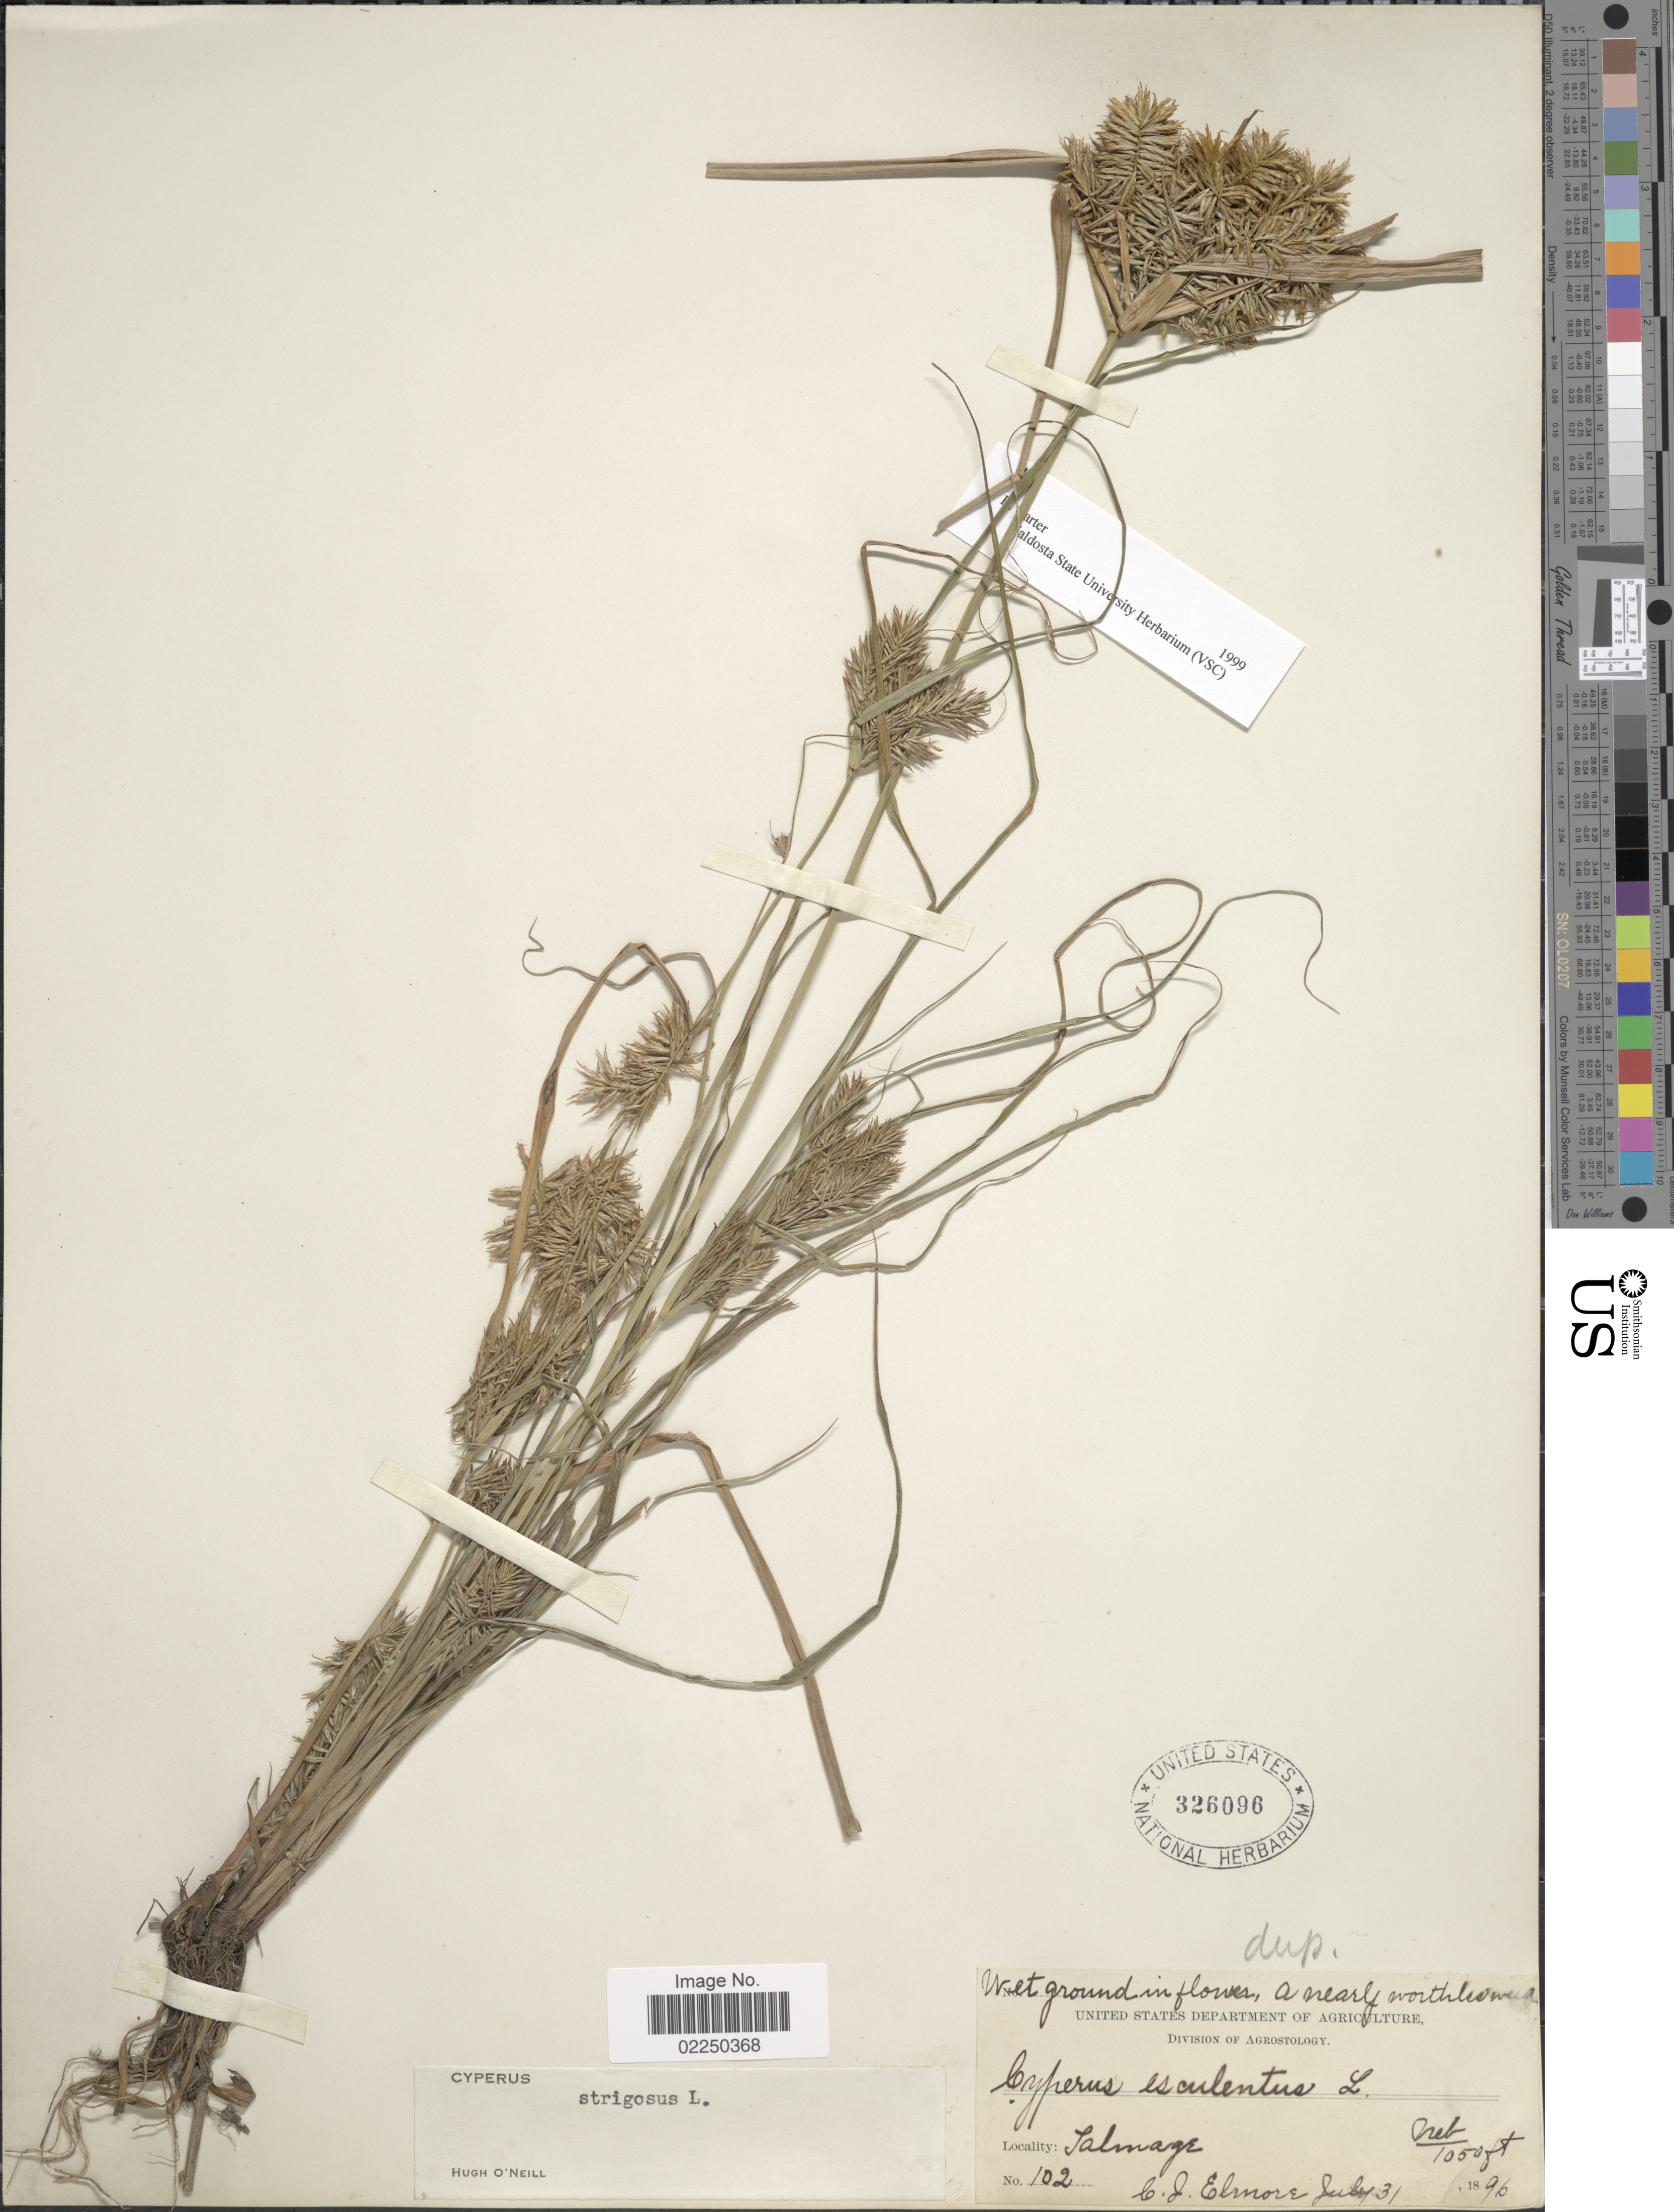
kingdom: Plantae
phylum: Tracheophyta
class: Liliopsida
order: Poales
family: Cyperaceae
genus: Cyperus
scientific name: Cyperus strigosus L.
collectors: C. Elmore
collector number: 102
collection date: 1896-07-31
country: United States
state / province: Nebraska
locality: Talmage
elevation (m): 320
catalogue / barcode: US 326096